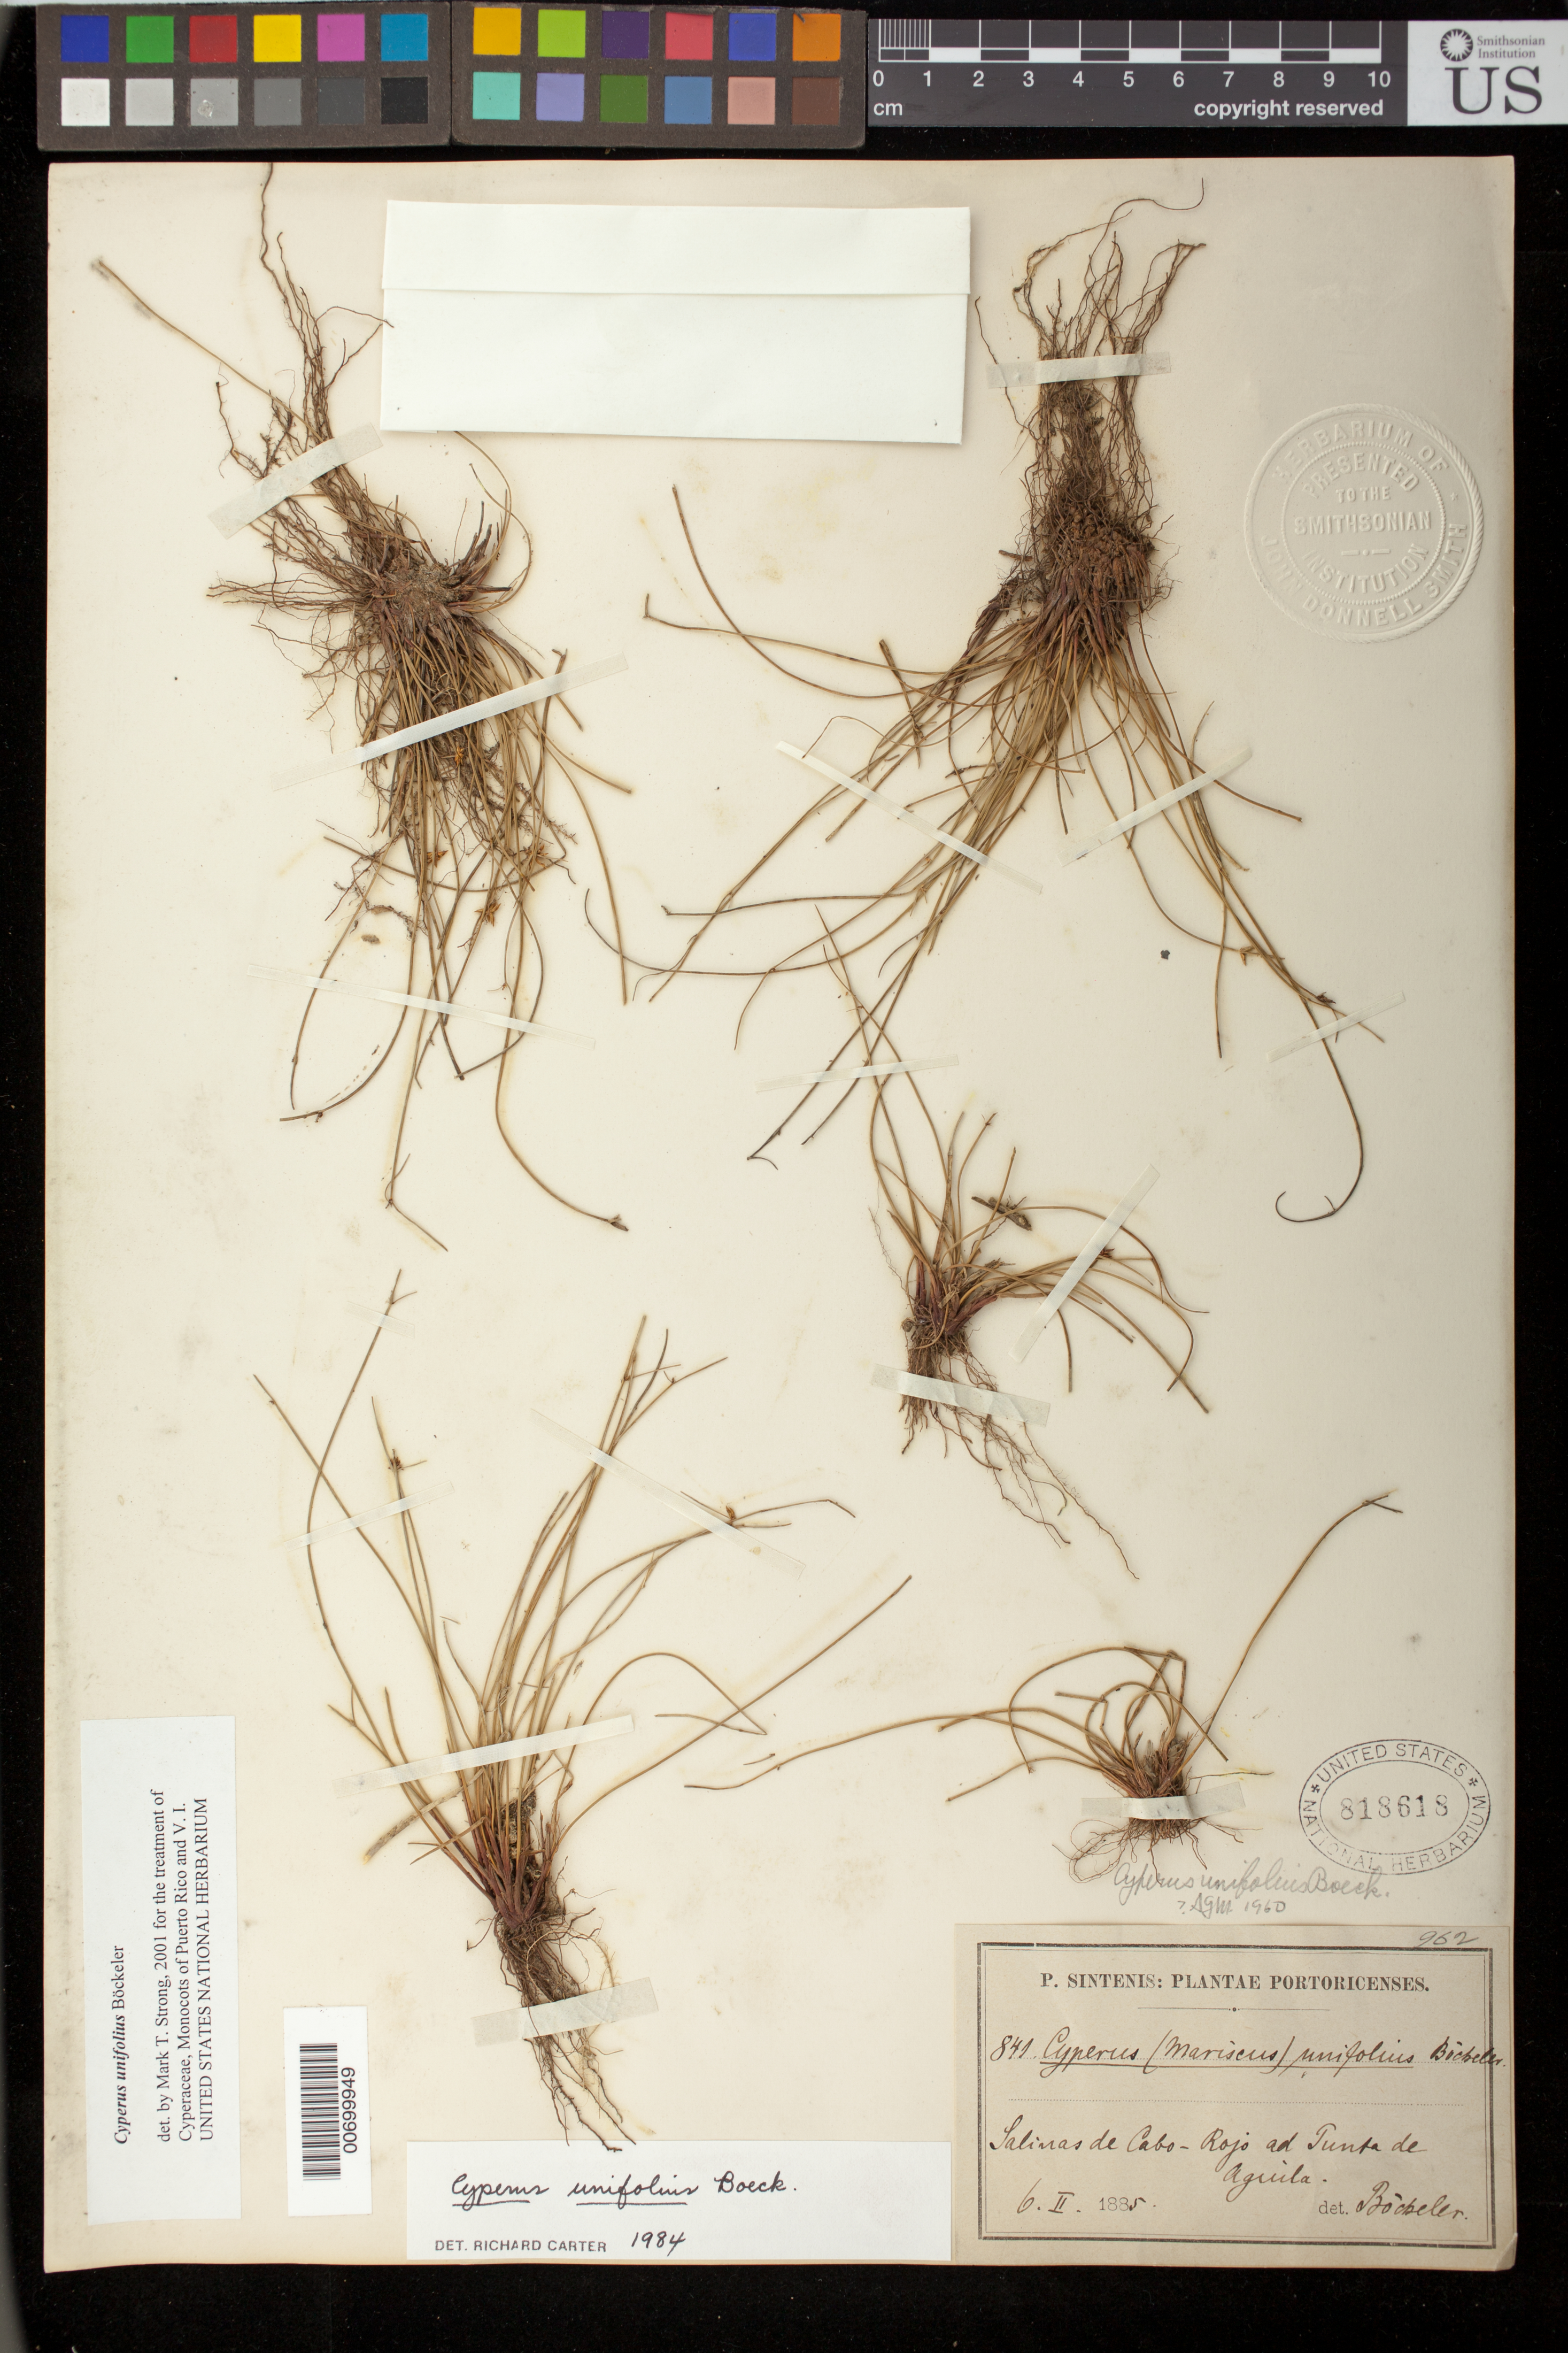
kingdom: Plantae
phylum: Tracheophyta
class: Liliopsida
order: Poales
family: Cyperaceae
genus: Cyperus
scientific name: Cyperus unifolius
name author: Boeckeler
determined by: Strong, M. T., (US), Smithsonian Institution - National Museum of Natural History (UNITED STATES)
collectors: P. Sintenis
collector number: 841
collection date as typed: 06 Feb 1885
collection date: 1885-02-06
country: Puerto Rico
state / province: Cabo Rojo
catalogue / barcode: US 818618